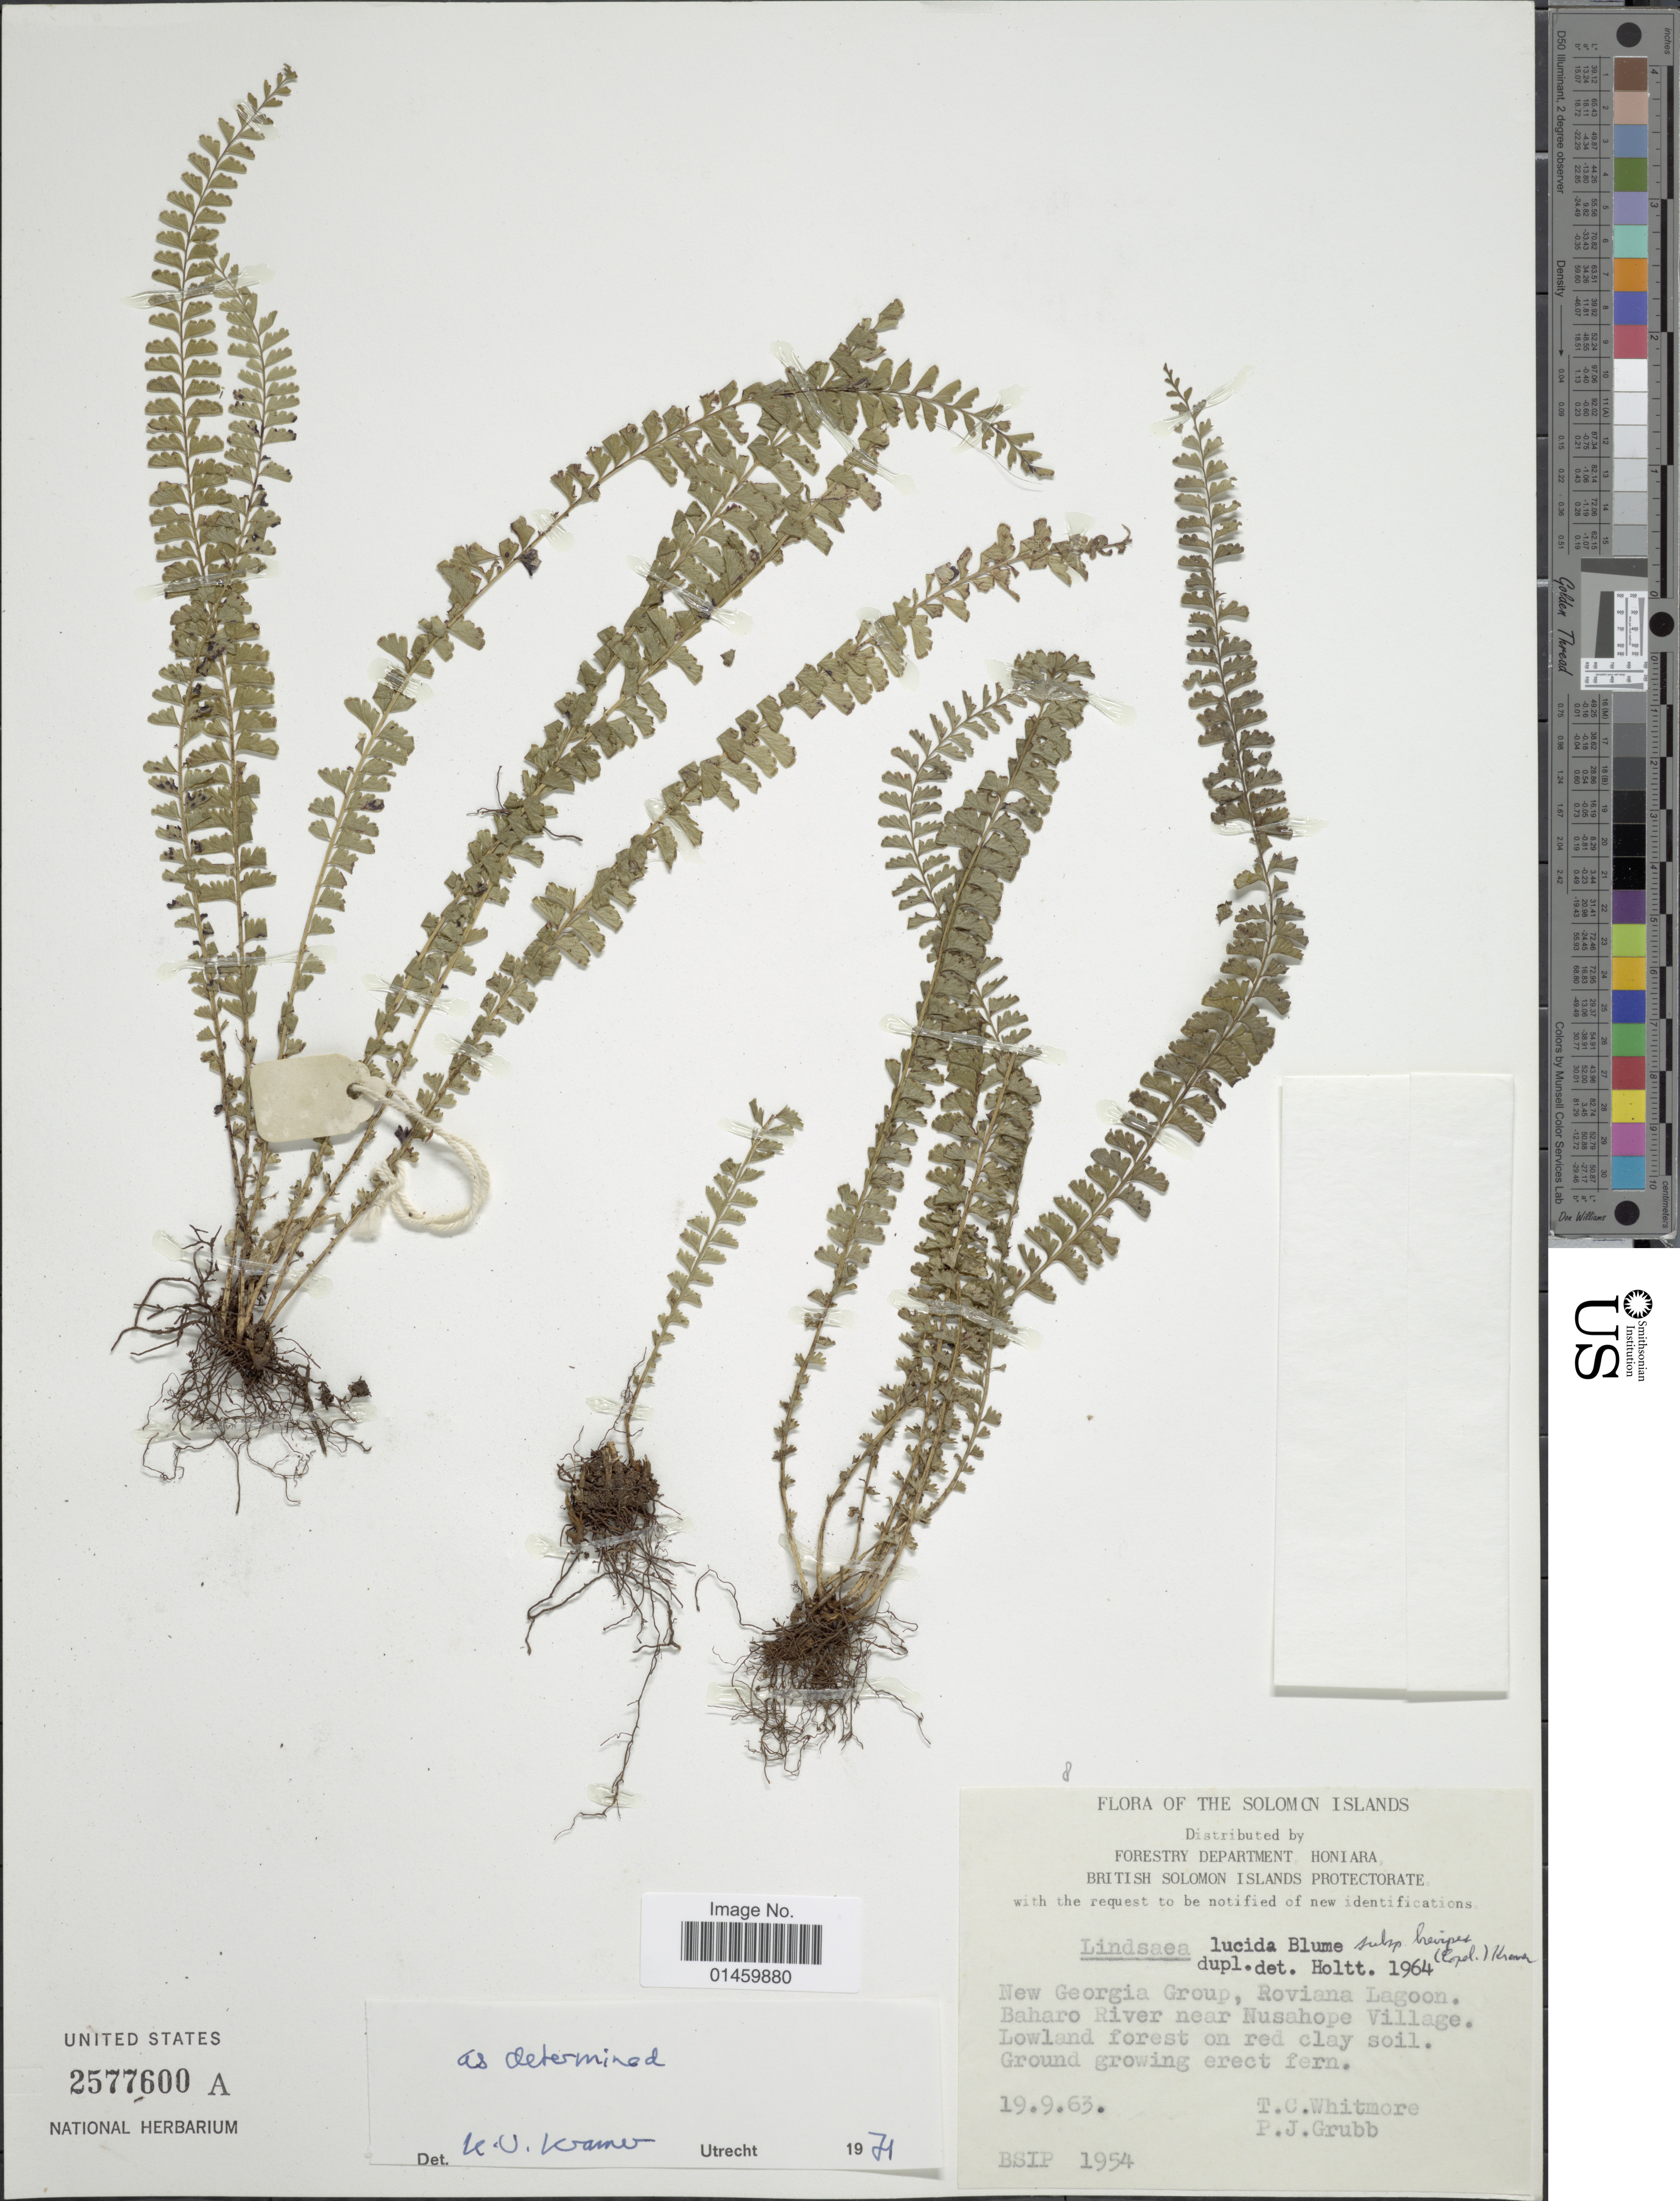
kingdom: Plantae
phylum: Tracheophyta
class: Polypodiopsida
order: Polypodiales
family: Lindsaeaceae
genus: Lindsaea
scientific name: Lindsaea lucida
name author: Blume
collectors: T. C. Whitmore & P. J. Grubb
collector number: BSIP1954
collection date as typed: Transcribed d/m/y: 19/9/63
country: Solomon Islands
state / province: Solomon Islands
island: New Georgia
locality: New Georgia Group, Roviana Lagoon. Baharo River near Nusahope Village.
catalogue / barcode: US 2577600A